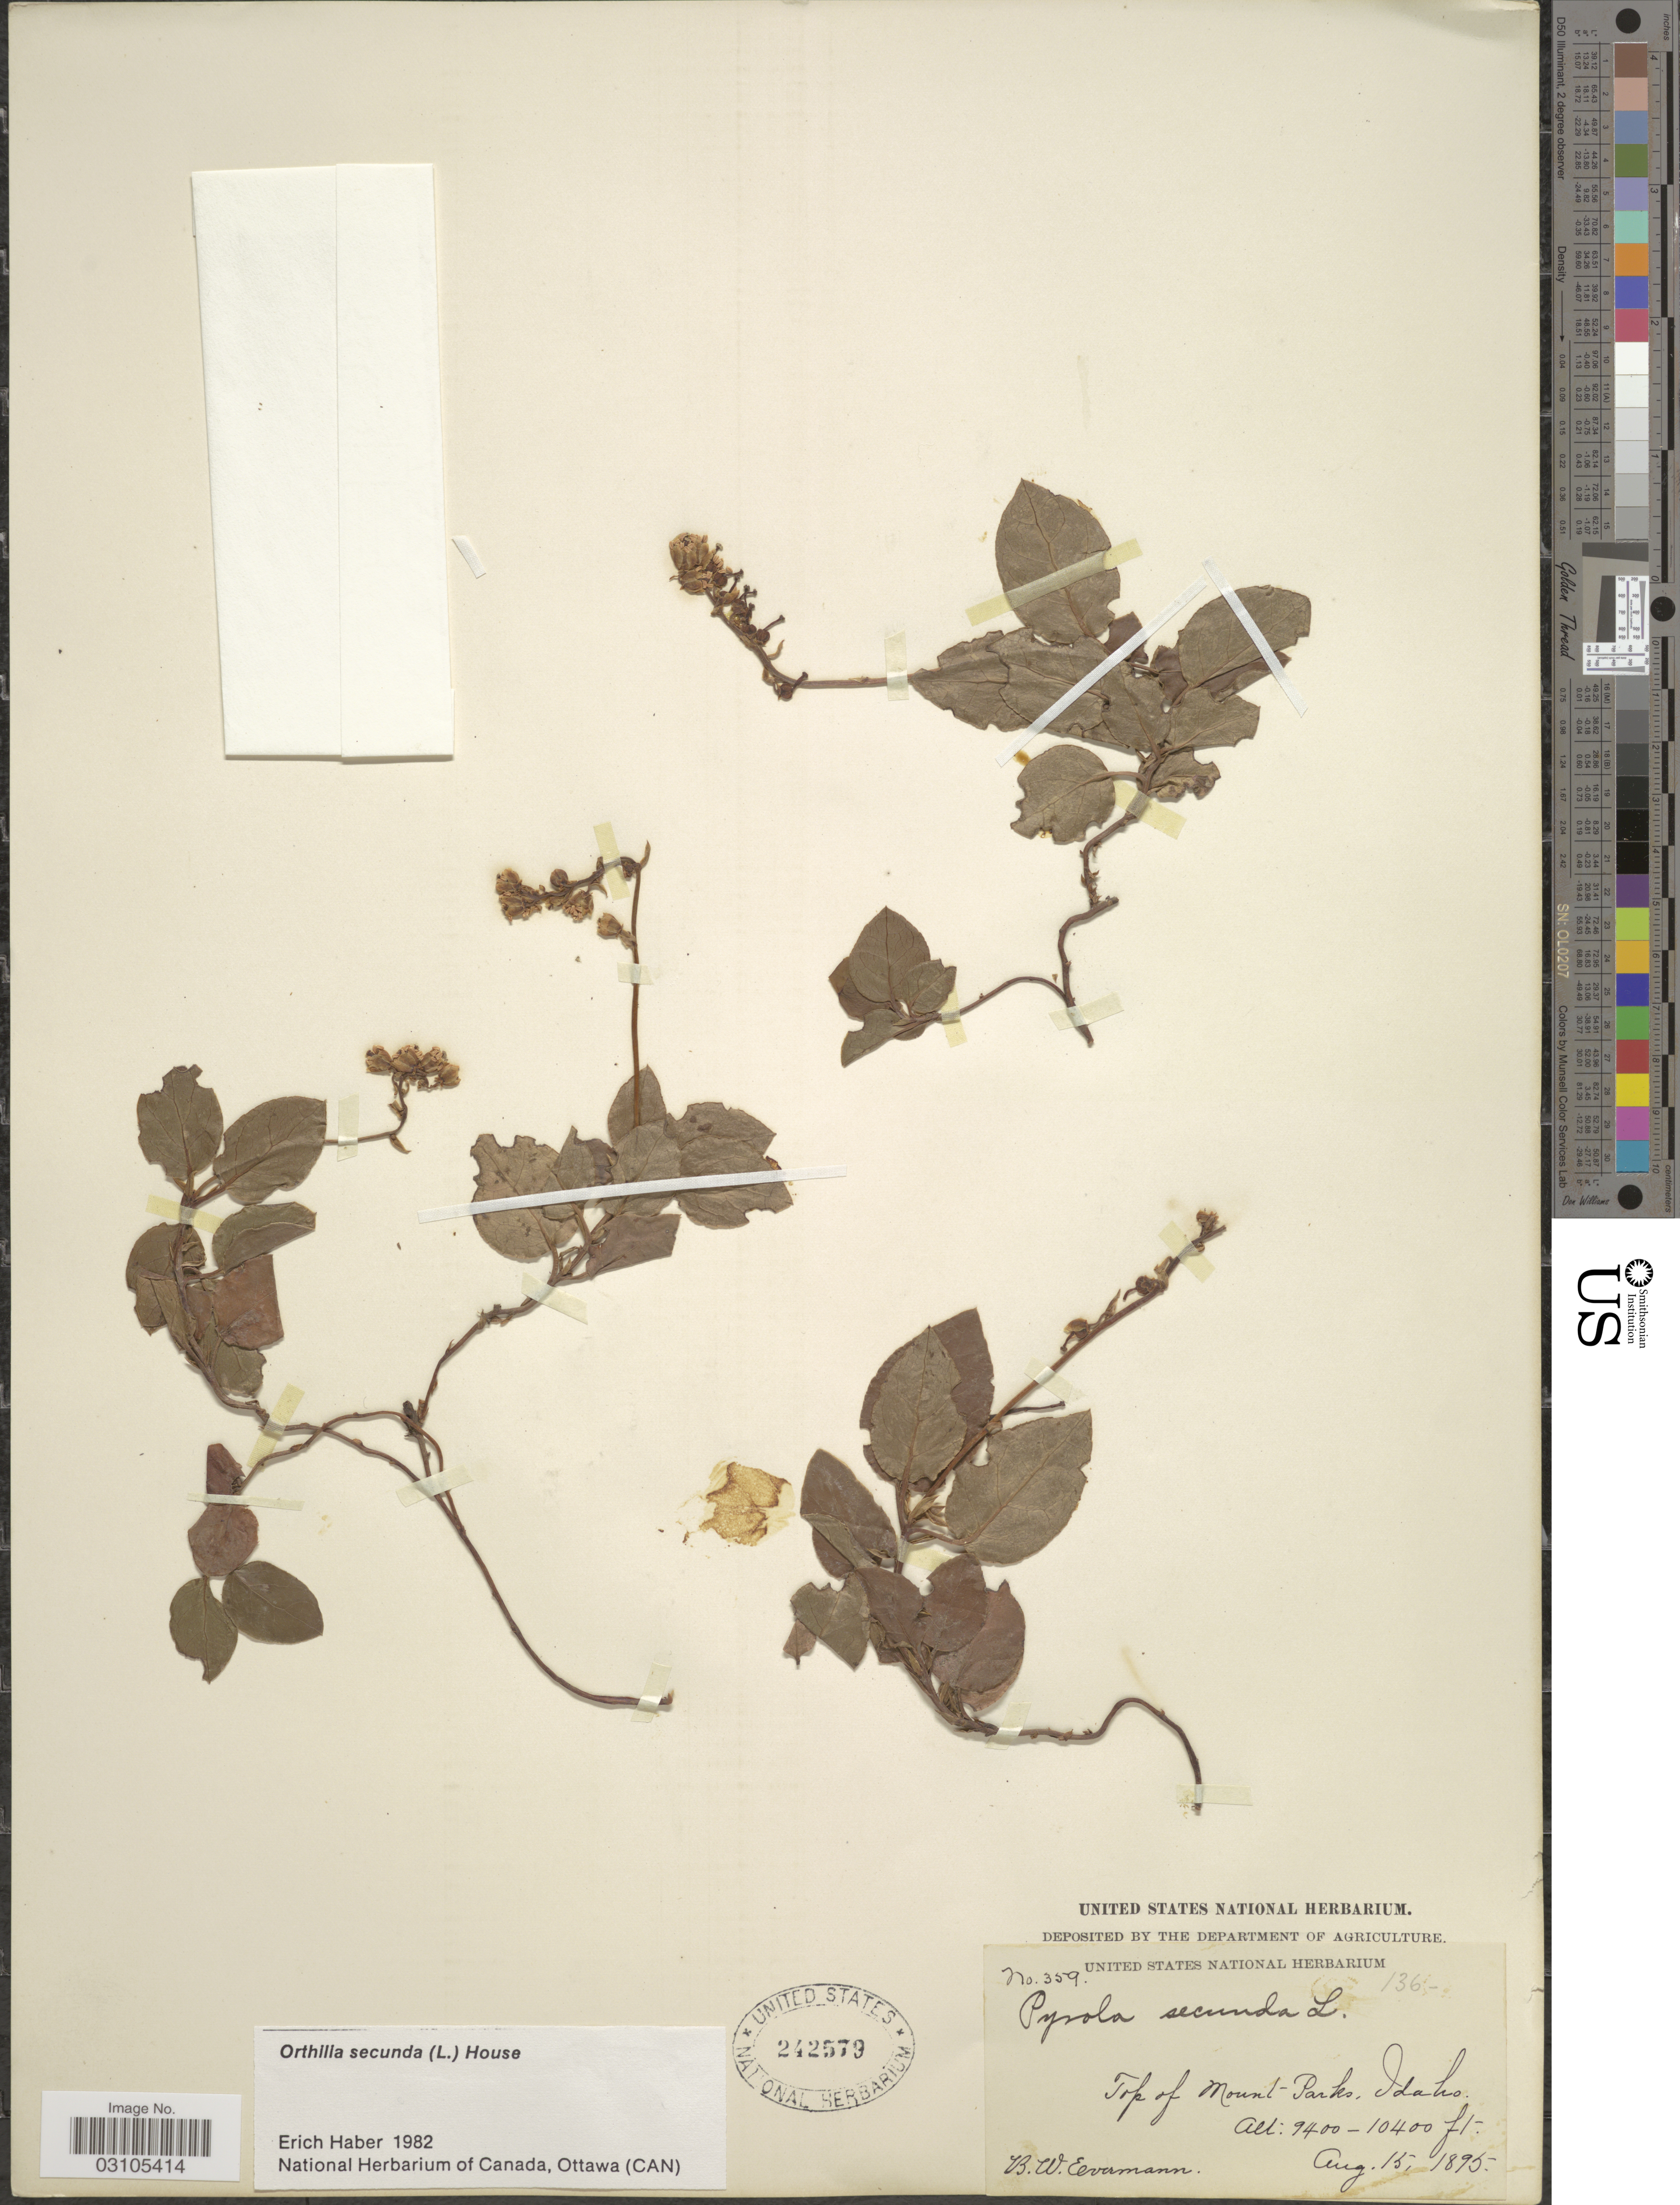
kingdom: Plantae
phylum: Tracheophyta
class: Magnoliopsida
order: Ericales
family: Ericaceae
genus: Orthilia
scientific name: Orthilia secunda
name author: (L.) House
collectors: B. W. Evermann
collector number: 359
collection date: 1895-08-15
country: United States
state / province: Idaho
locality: Top of Mount Parks.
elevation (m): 2865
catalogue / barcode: US 242579